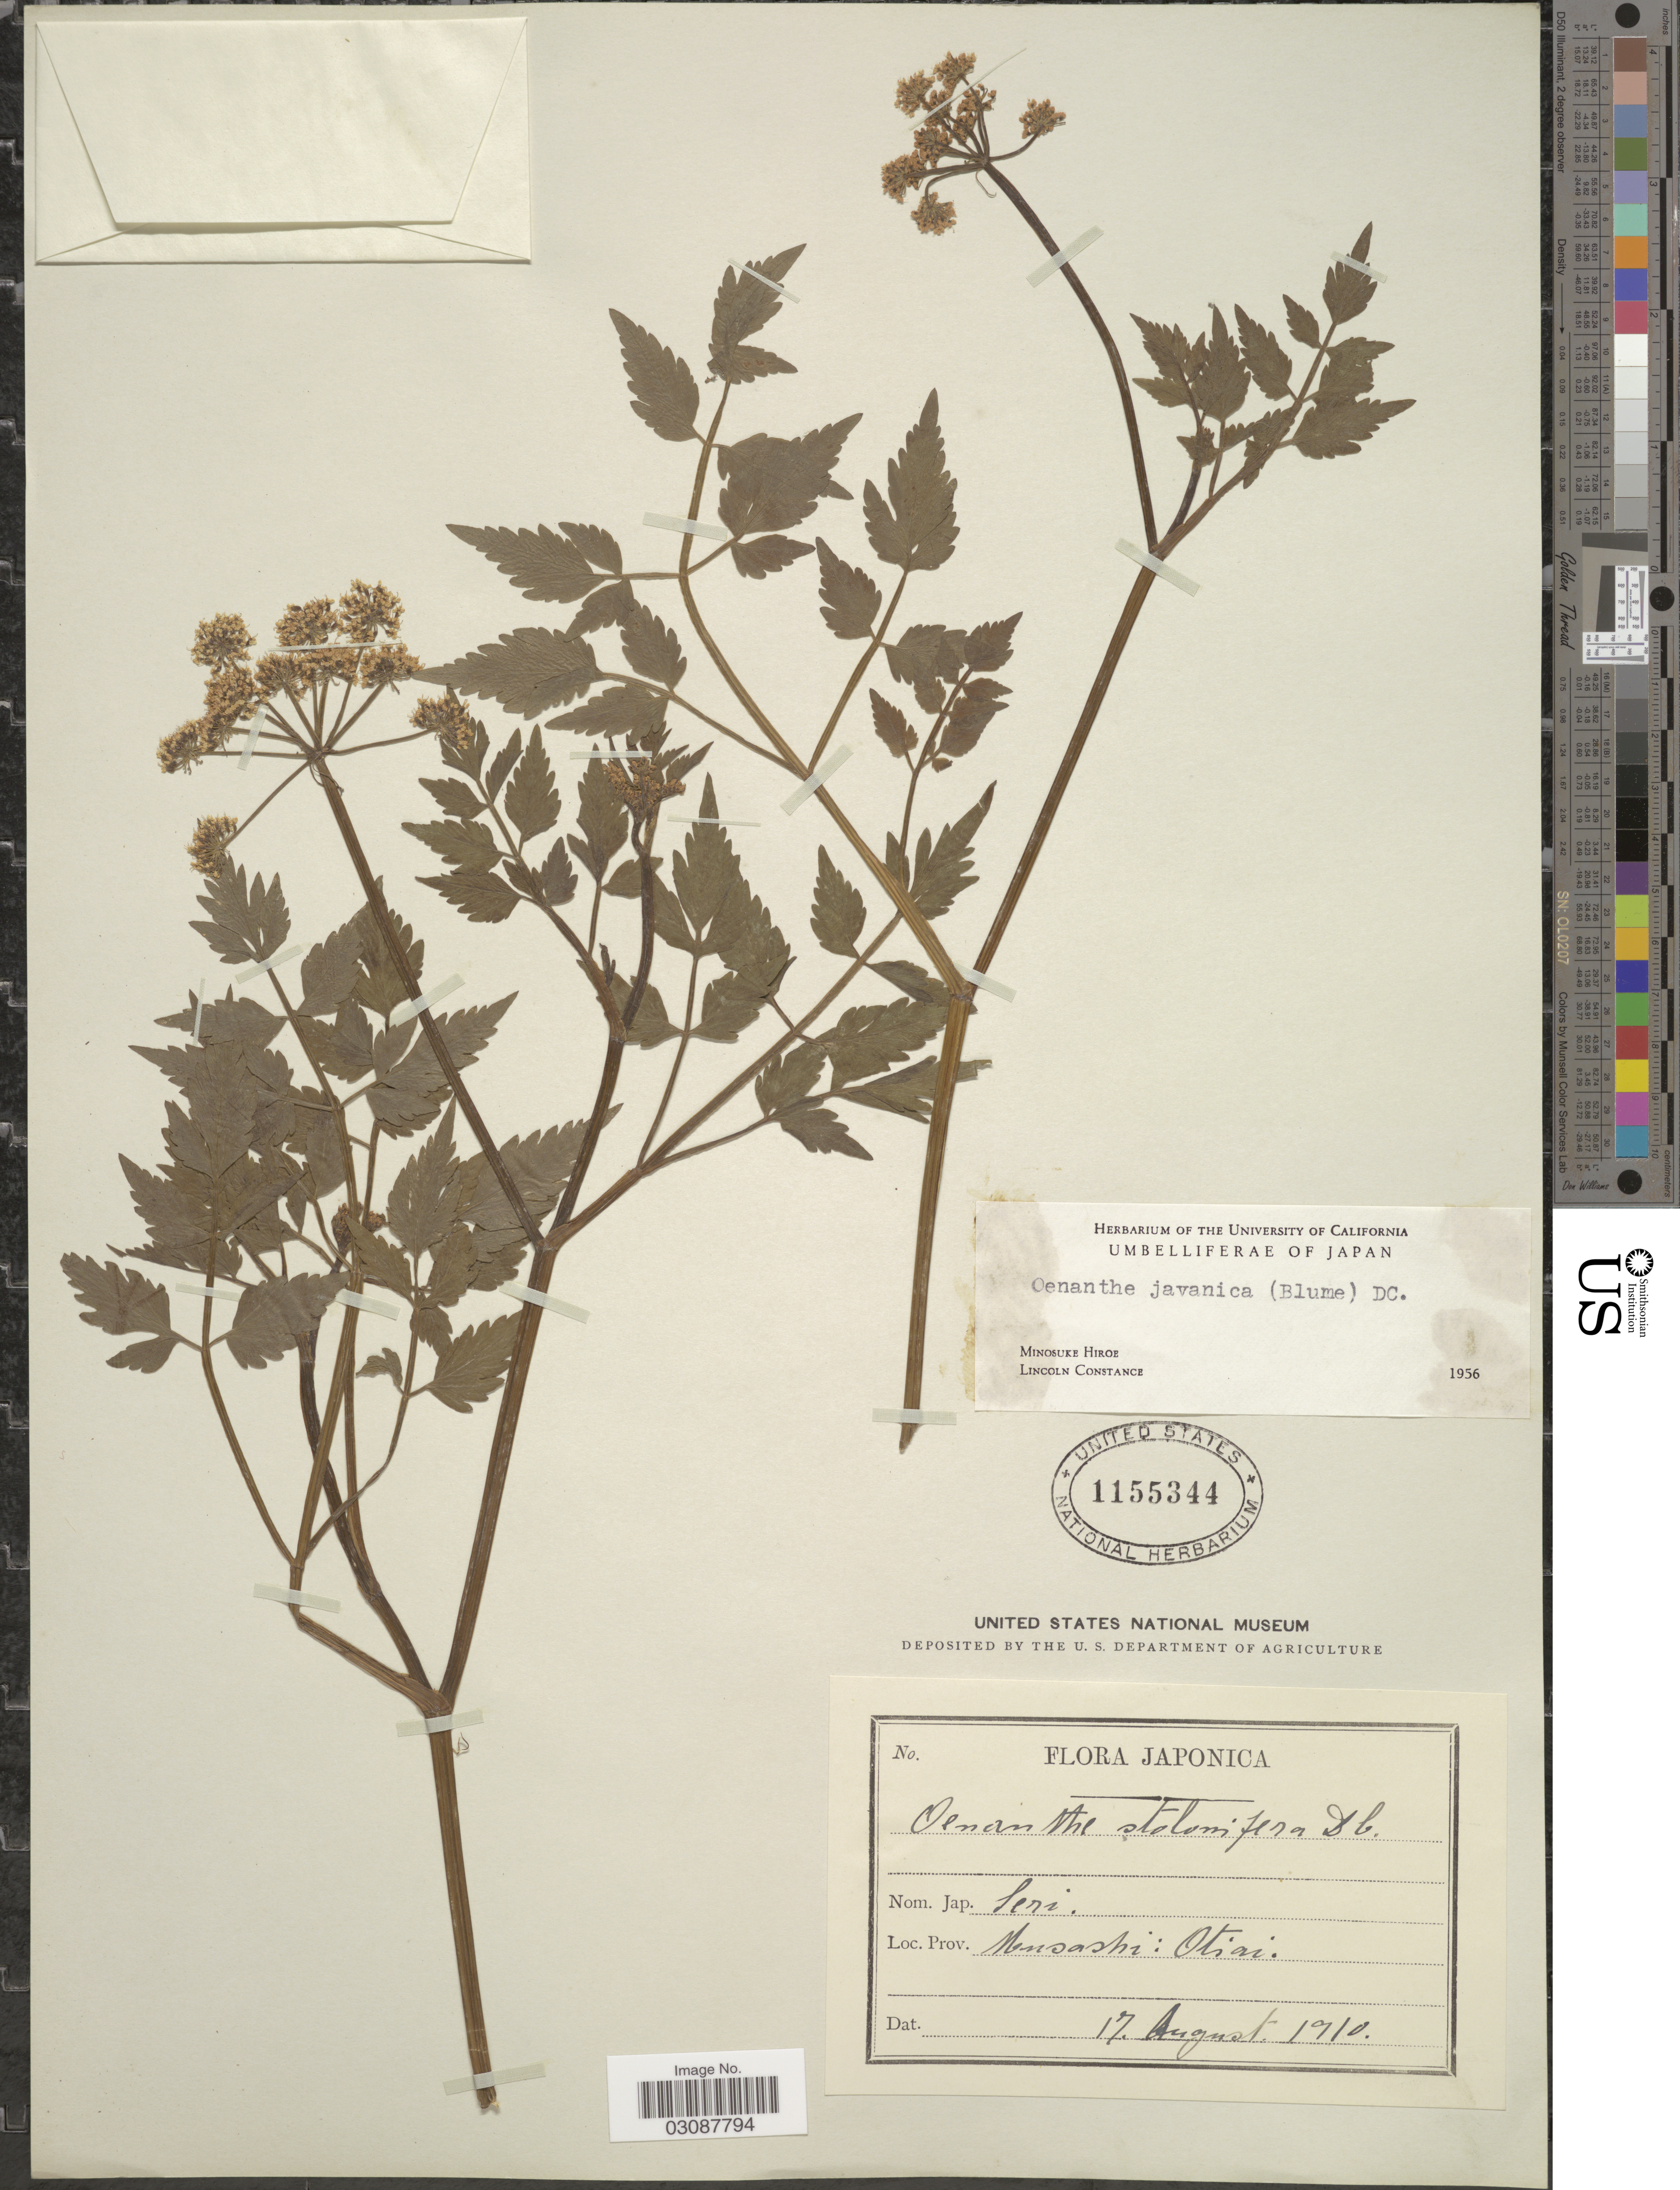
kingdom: Plantae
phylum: Tracheophyta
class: Magnoliopsida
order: Apiales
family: Apiaceae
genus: Oenanthe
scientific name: Oenanthe javanica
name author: (Blume) DC.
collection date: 1910-08-17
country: Japan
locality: Japonica, Musashi: Otiai.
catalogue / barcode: US 1155344